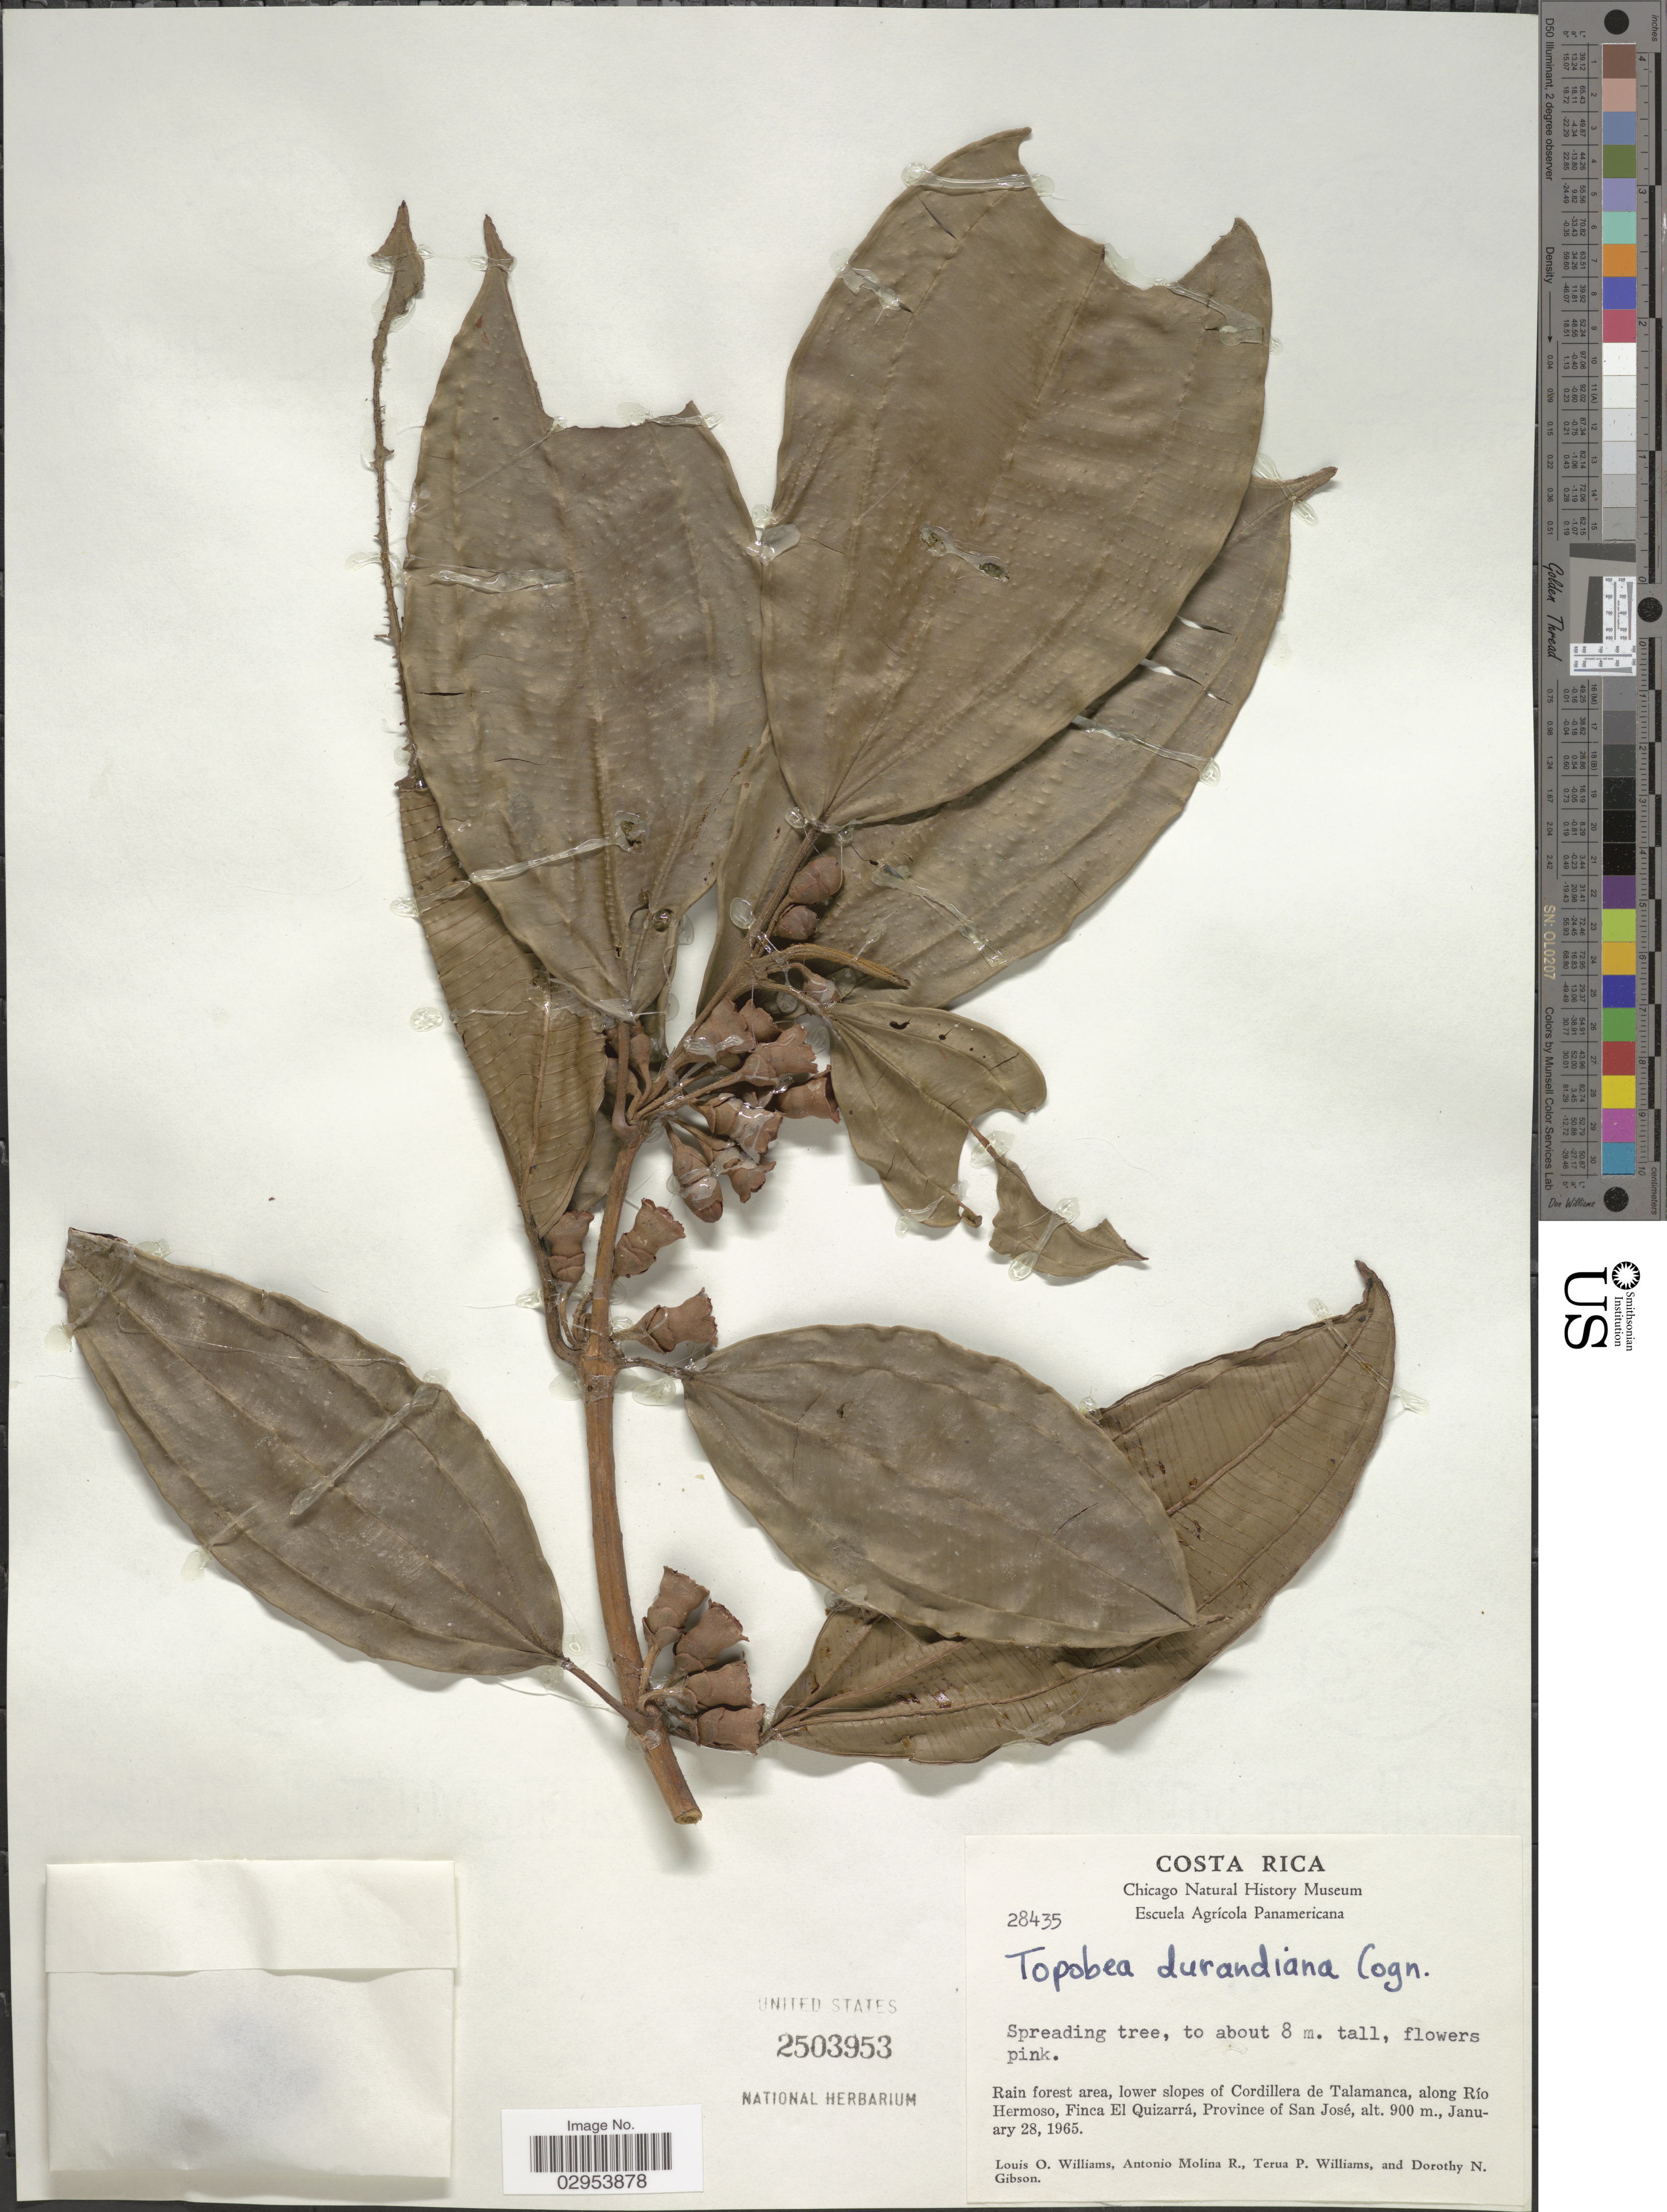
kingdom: Plantae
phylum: Tracheophyta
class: Magnoliopsida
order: Myrtales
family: Melastomataceae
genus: Topobea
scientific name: Topobea maurofernandeziana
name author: Cogn.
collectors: L. O. Williams, A. Molina R., T. Williams & D. N. Gibson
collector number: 28435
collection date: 1965-01-28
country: Costa Rica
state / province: San José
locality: Rain forest area, lower slopes of Cordillera de Talamanca, along Río Hermoso, Finca El Quizarrá.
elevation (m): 900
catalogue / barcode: US 2503953